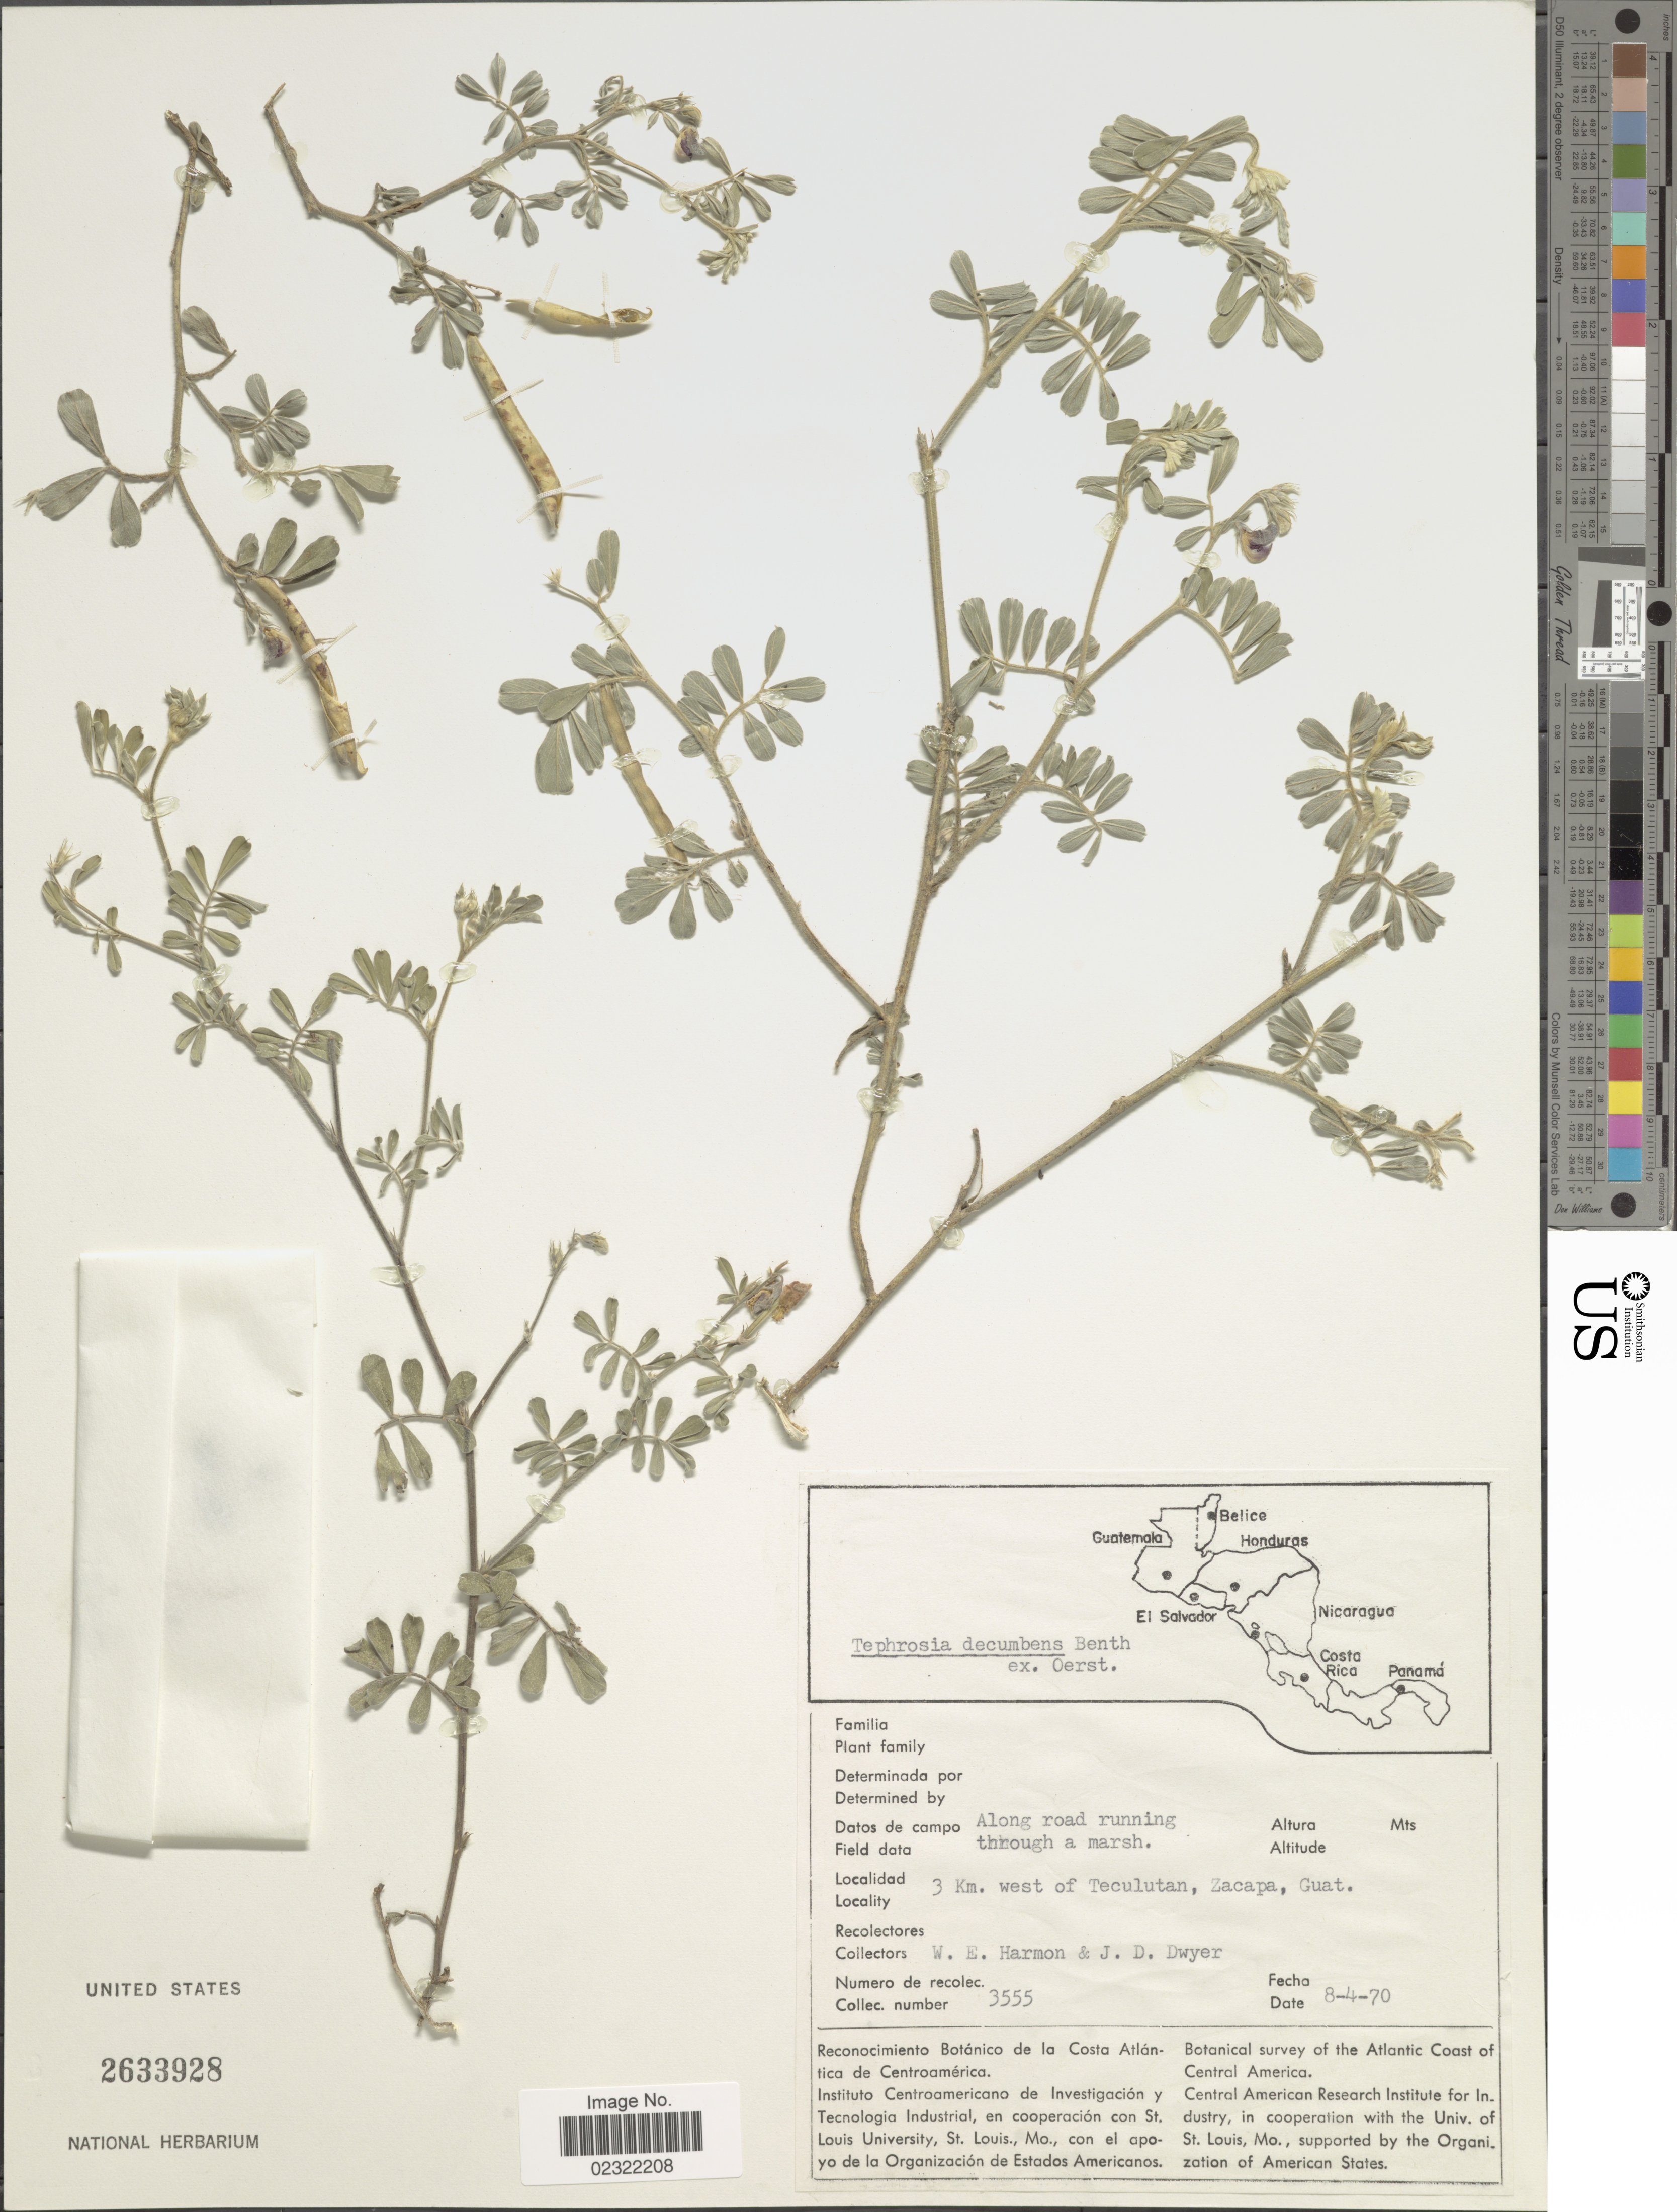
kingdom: Plantae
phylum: Tracheophyta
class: Magnoliopsida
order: Fabales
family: Fabaceae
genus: Tephrosia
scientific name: Tephrosia decumbens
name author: Benth.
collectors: W. E. Harmon & J. D. Dwyer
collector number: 3555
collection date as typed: Transcribed d/m/y: 8/4/70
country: Guatemala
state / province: Zacapa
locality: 3km. west of Teculutan, Zacapa, Guat.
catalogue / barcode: US 2633928